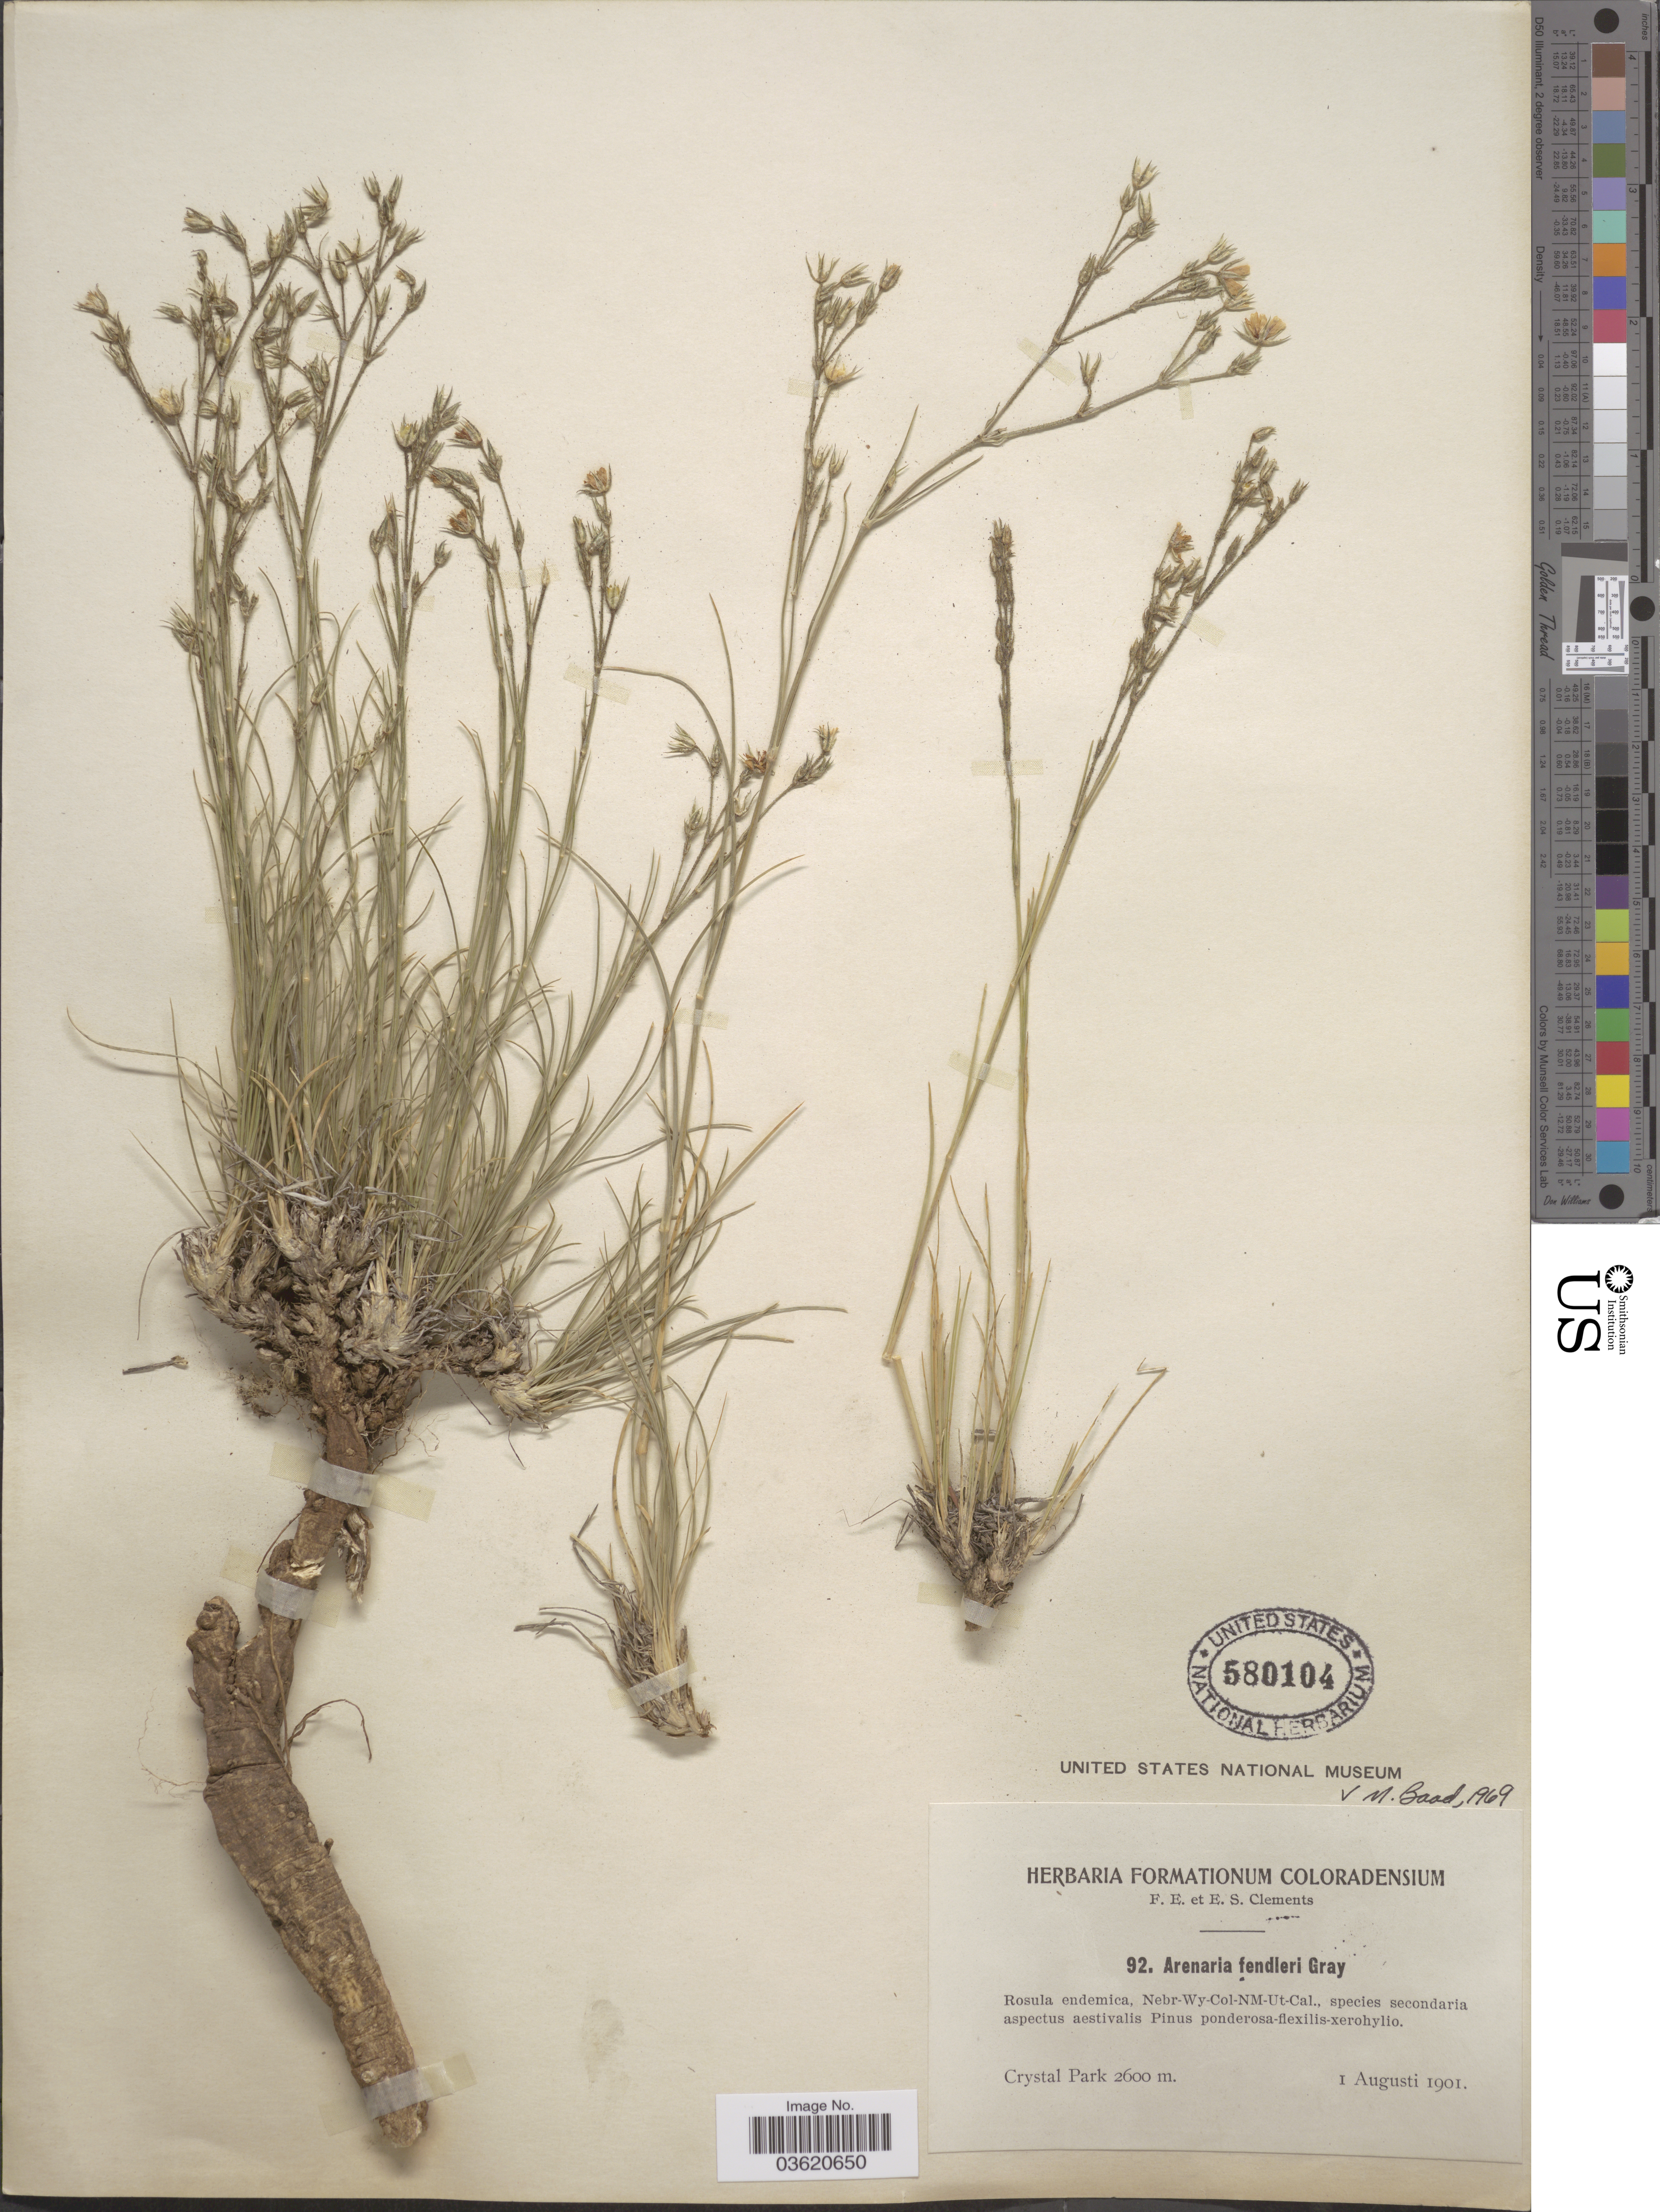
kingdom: Plantae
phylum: Tracheophyta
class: Magnoliopsida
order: Caryophyllales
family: Caryophyllaceae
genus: Eremogone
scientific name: Eremogone fendleri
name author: (A. Gray) Ikonn.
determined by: U.S. National Herbarium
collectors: F. E. Clements & E. S. Clements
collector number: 92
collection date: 1901-08-01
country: United States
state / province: Colorado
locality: Crystal Park.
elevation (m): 2600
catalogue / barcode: US 580104